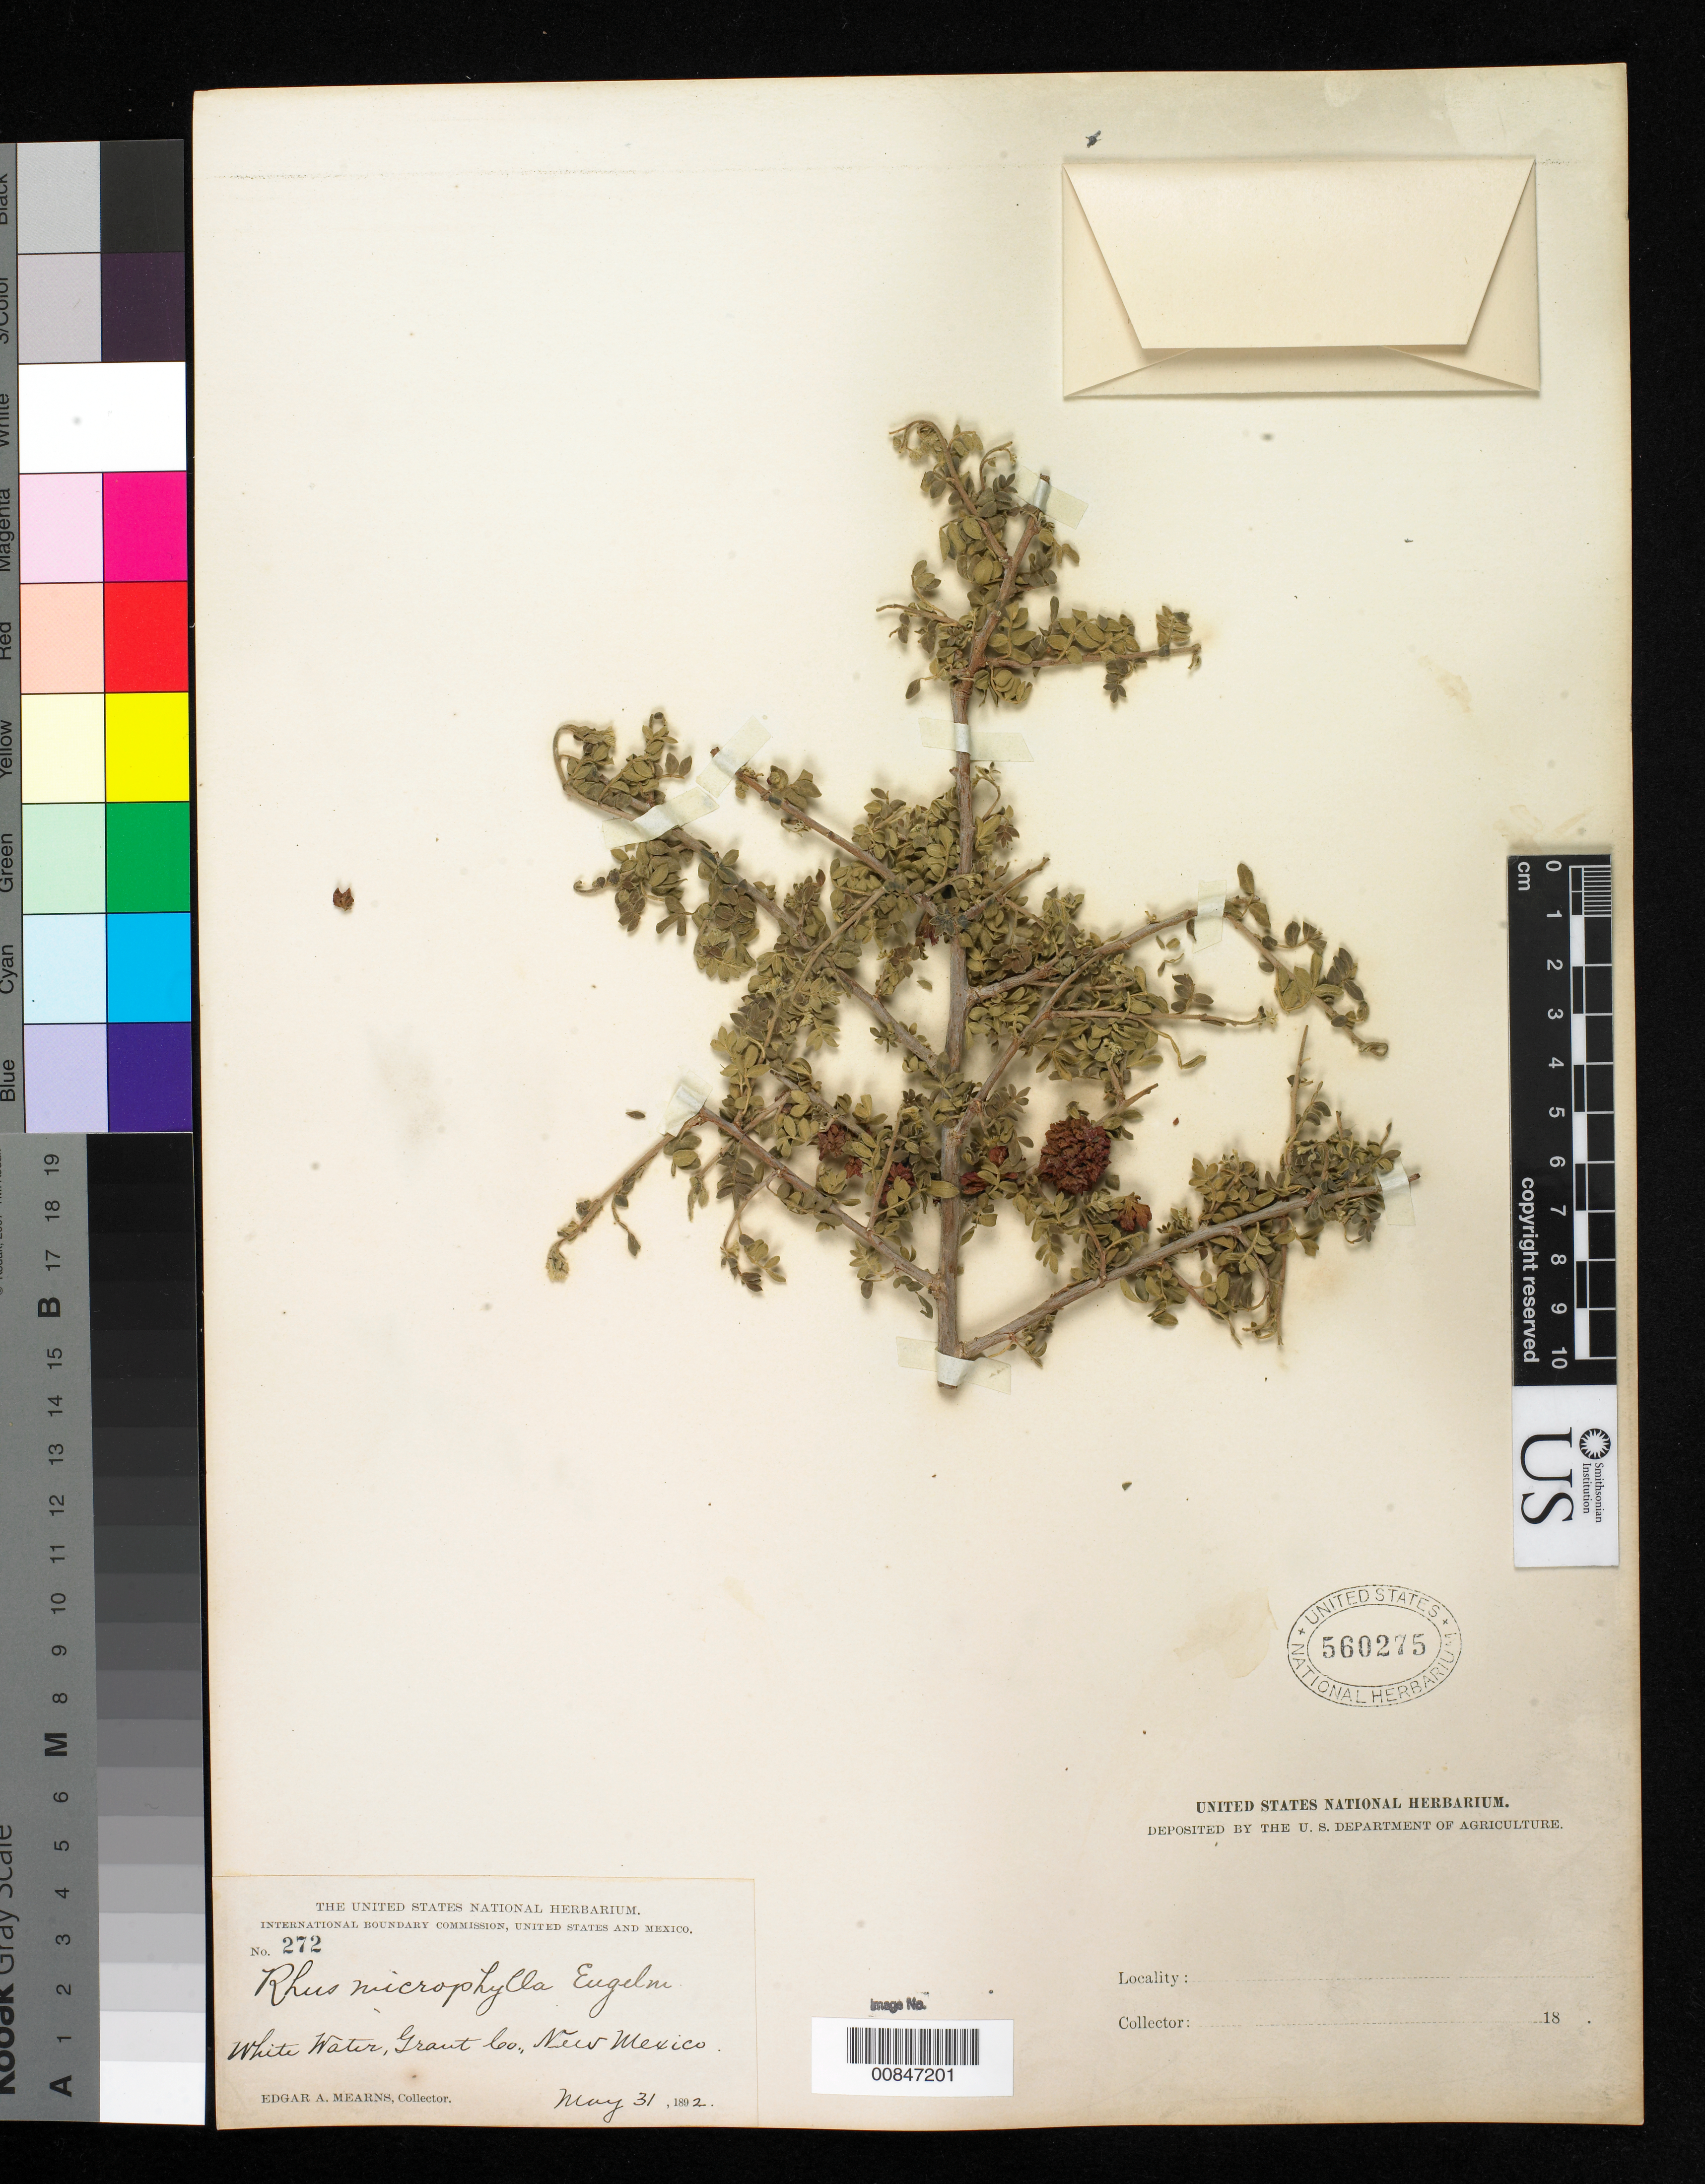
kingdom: Plantae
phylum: Tracheophyta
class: Magnoliopsida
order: Sapindales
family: Anacardiaceae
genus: Rhus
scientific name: Rhus microphylla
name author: Engelm.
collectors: E. A. Mearns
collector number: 272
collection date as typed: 31 May 1892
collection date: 1892-05-31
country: United States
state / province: New Mexico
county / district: Grant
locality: White Water, Grant County, New Mexico.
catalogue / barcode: US 560275